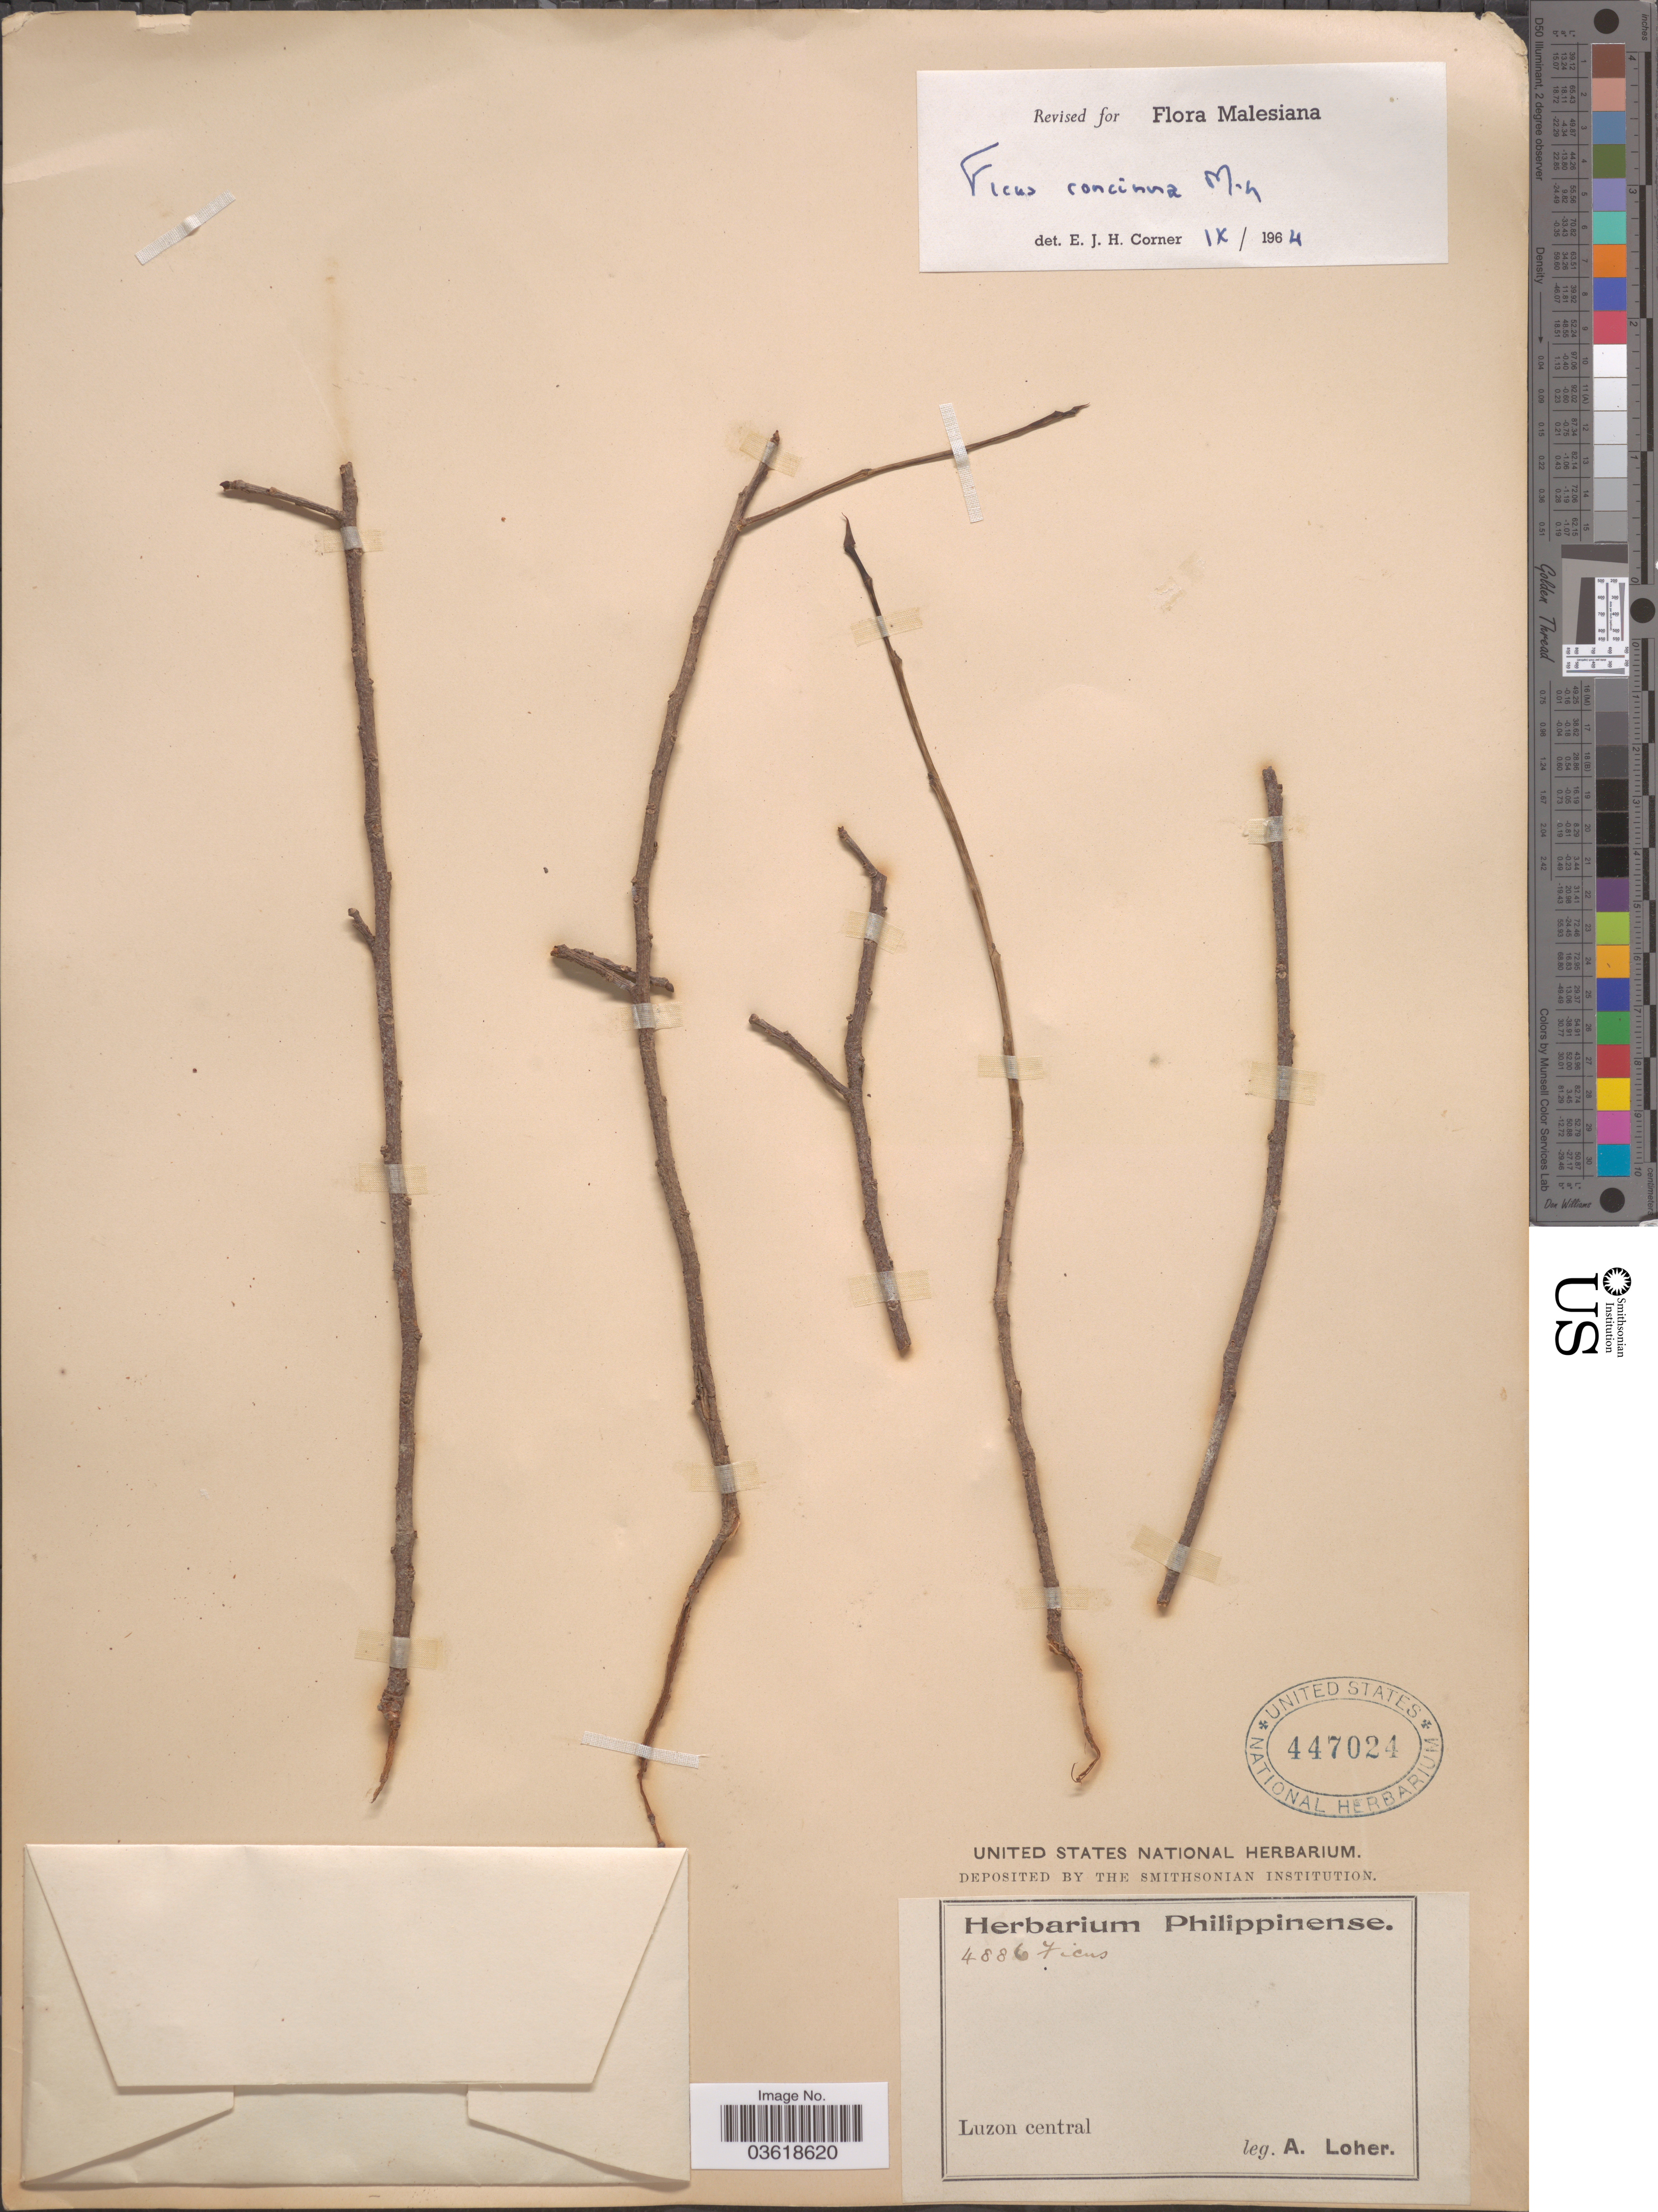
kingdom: Plantae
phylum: Tracheophyta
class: Magnoliopsida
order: Rosales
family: Moraceae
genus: Ficus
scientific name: Ficus concinna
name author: Miq.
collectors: A. Loher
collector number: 4886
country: Philippines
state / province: Central Luzon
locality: Luzon central.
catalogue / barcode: US 447024